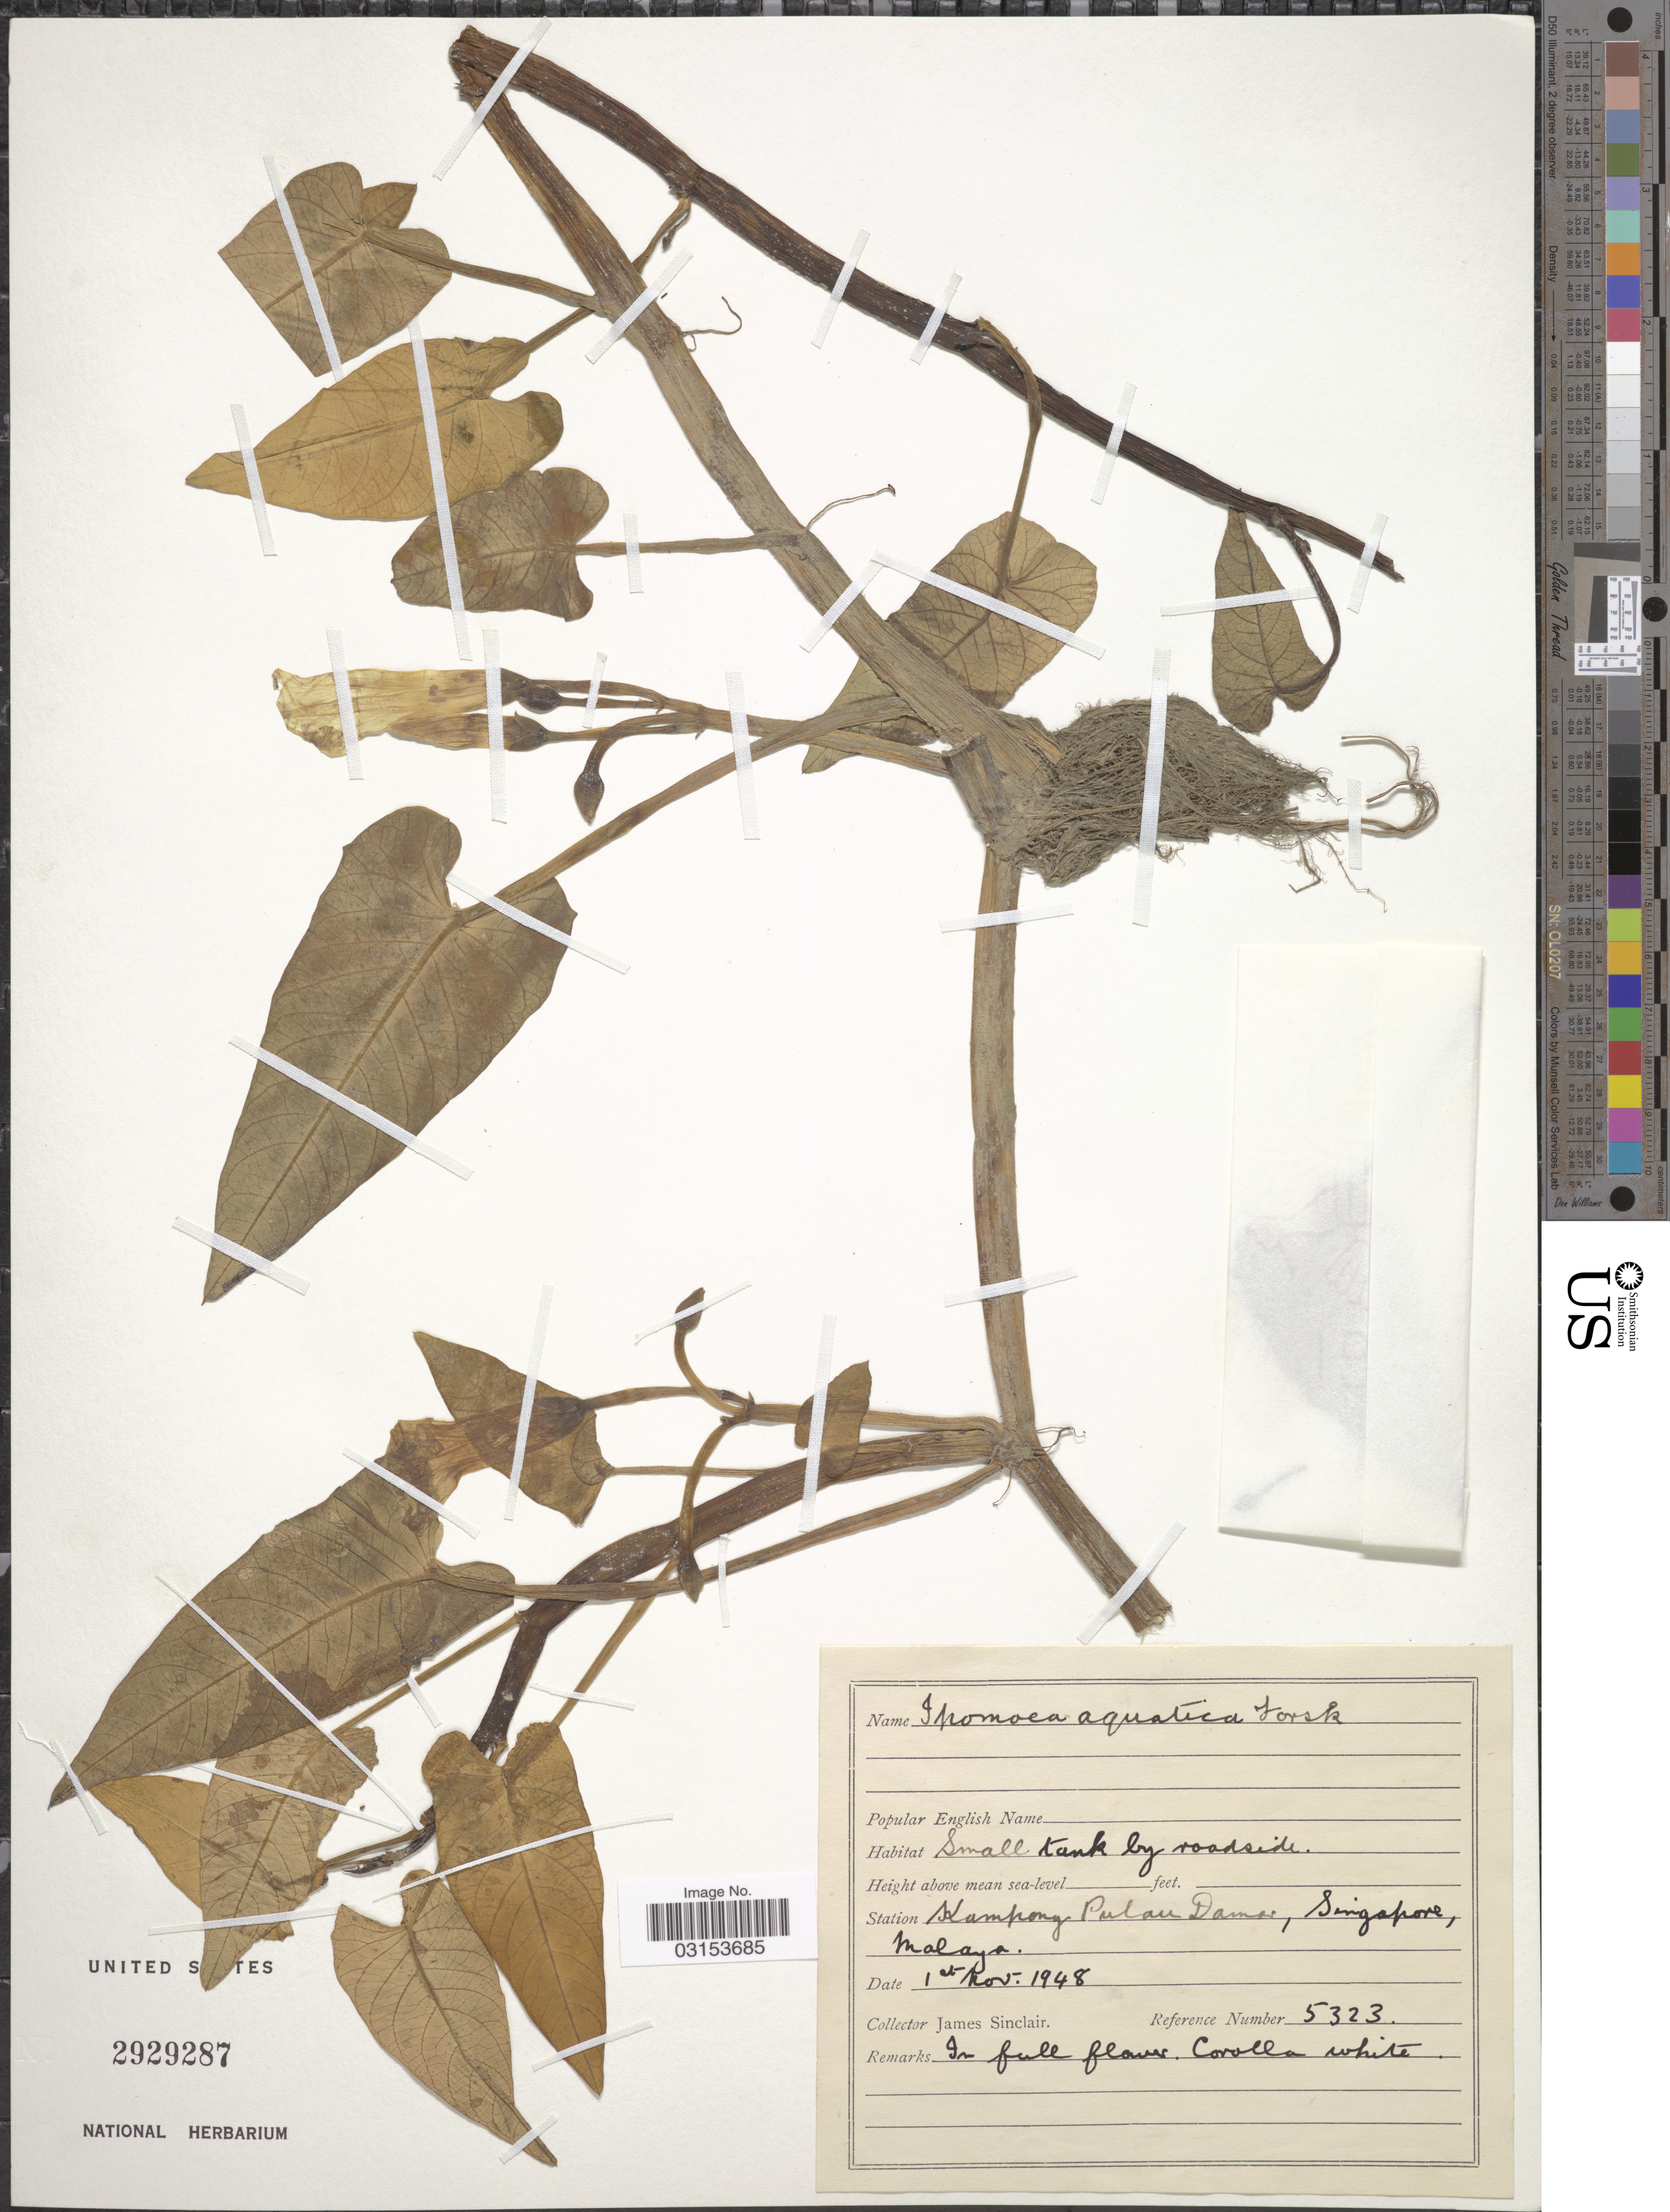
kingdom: Plantae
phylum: Tracheophyta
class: Magnoliopsida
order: Solanales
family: Convolvulaceae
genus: Ipomoea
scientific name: Ipomoea aquatica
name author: Forssk.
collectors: J. Sinclair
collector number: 5323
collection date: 1948-11-01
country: Singapore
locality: Station Kampong Pulau Damar, Malaya.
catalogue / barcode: US 2929287